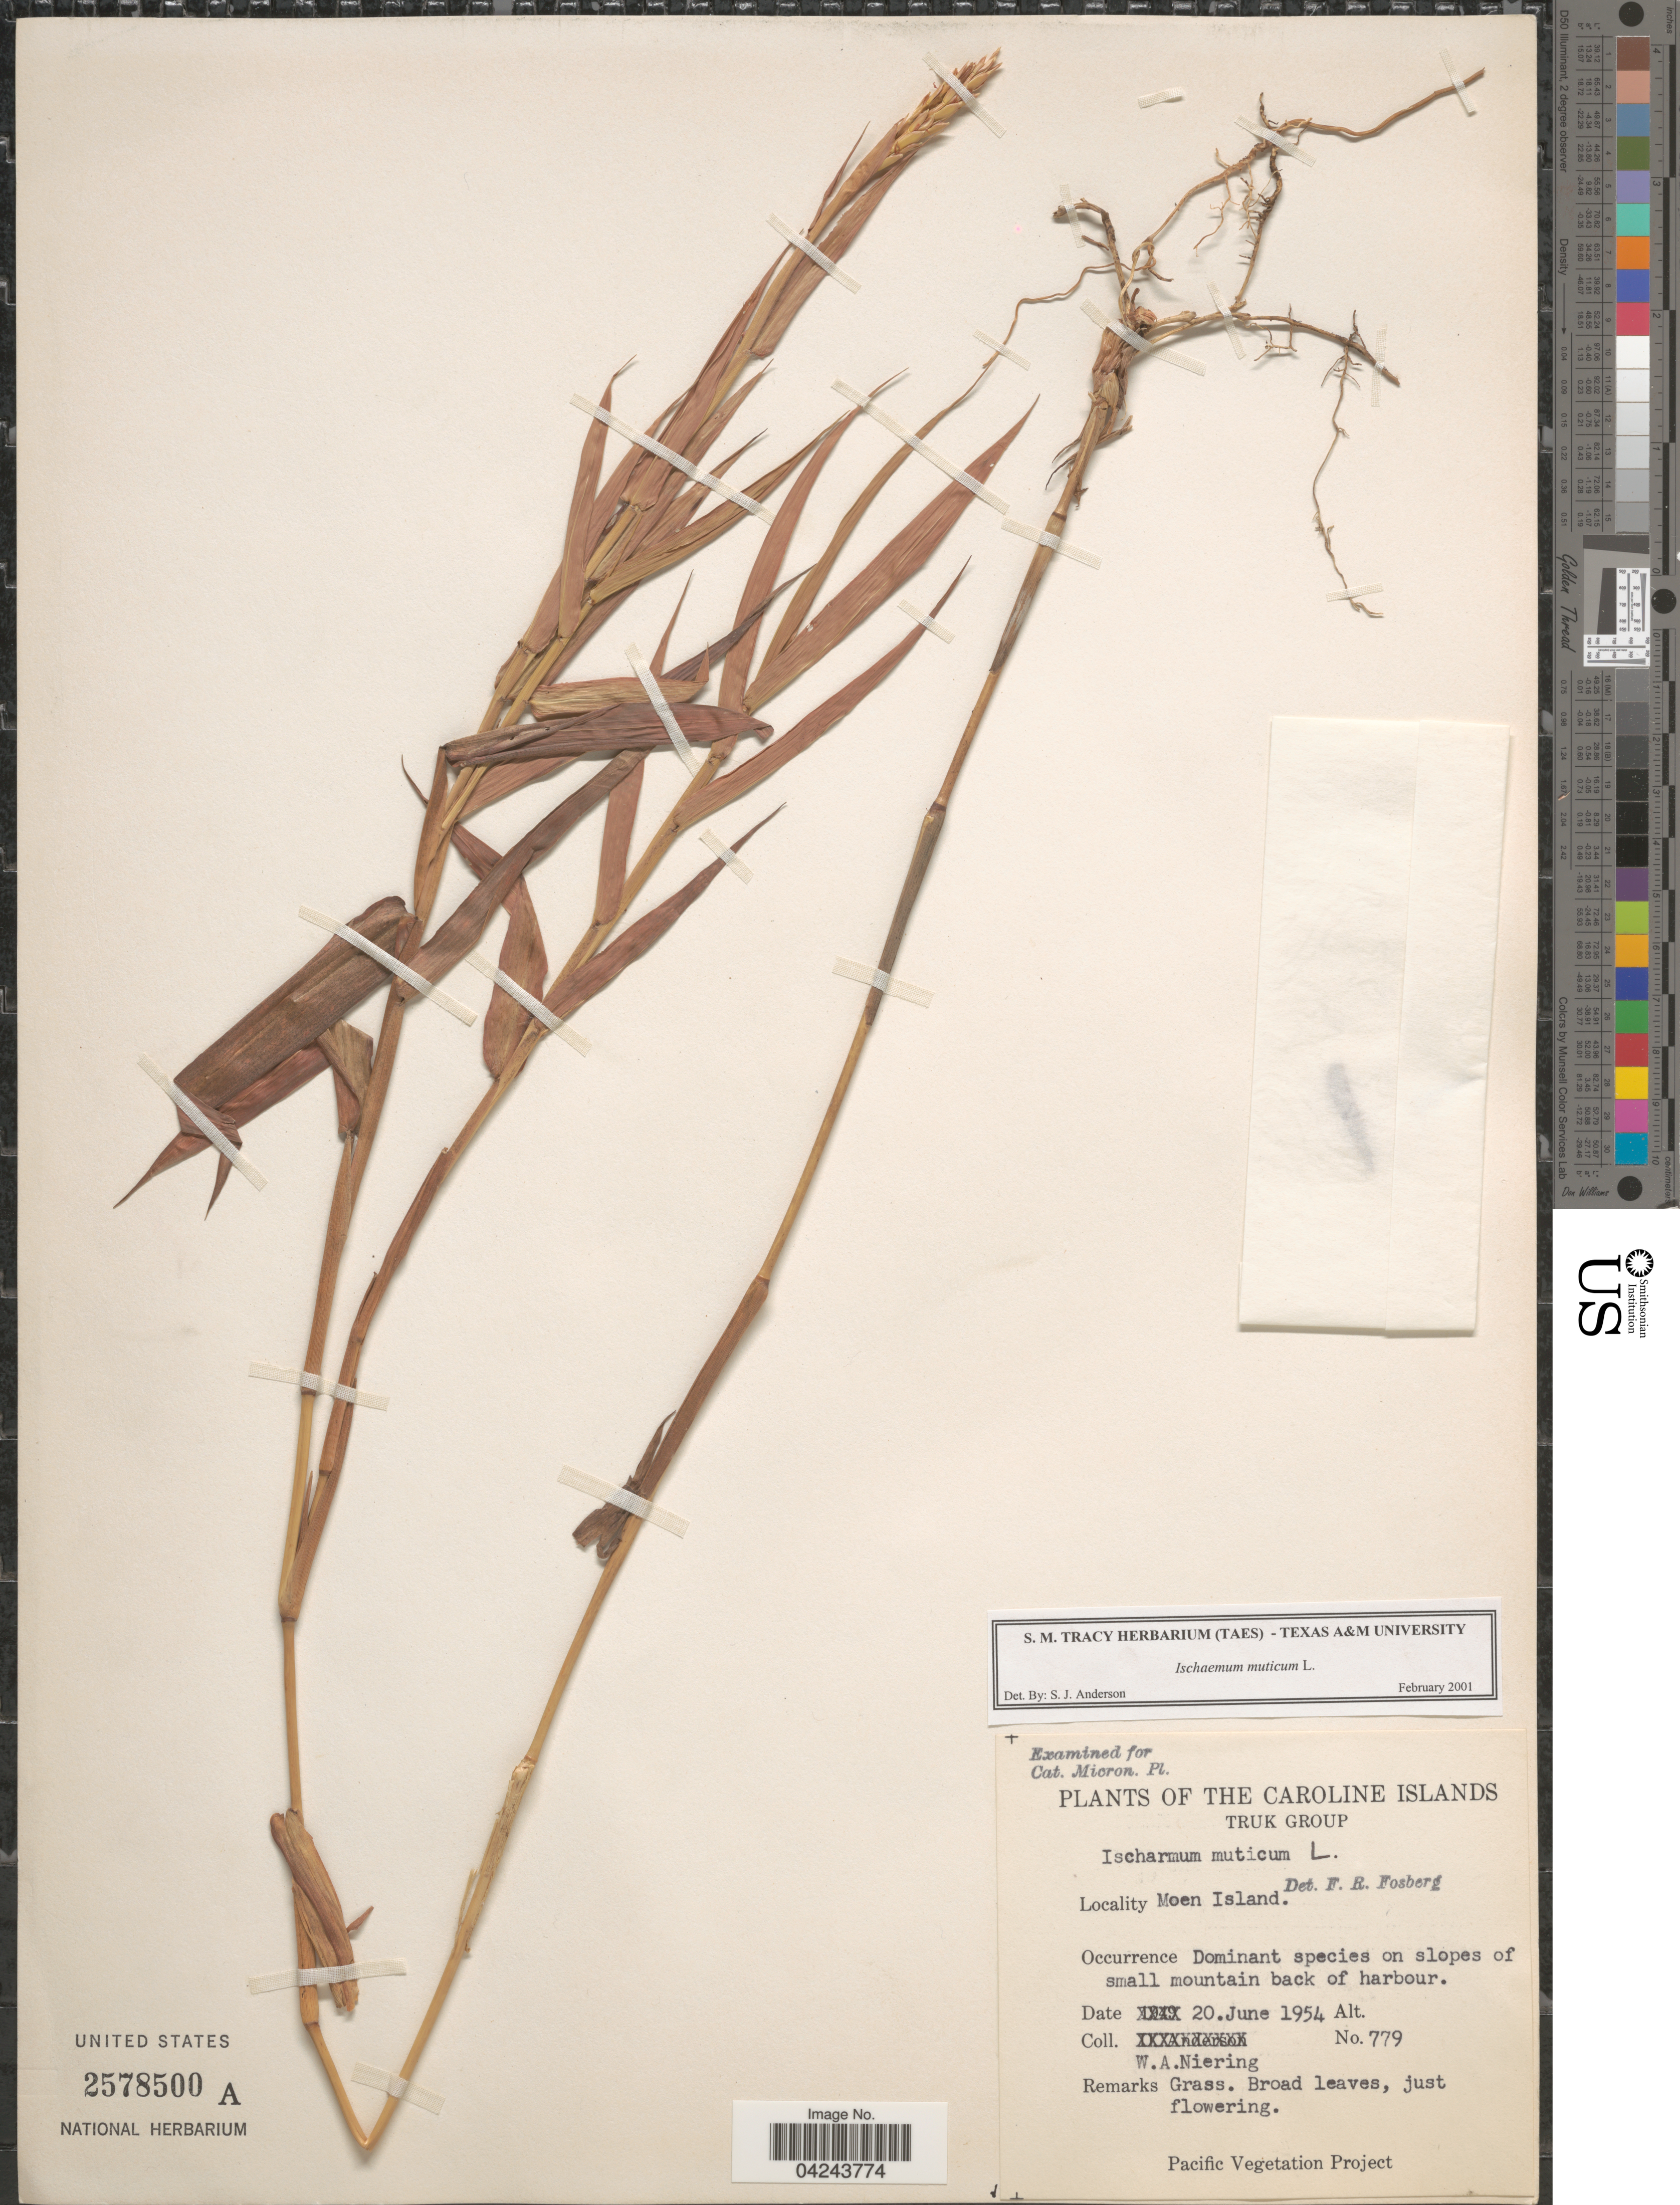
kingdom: Plantae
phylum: Tracheophyta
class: Liliopsida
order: Poales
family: Poaceae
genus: Ischaemum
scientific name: Ischaemum muticum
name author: L.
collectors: W. Niering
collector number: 779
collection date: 1954-06-20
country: Micronesia, Federated States of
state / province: Truk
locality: Caroline Islands. Truk Group. Moen Island.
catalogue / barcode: US 2578500A